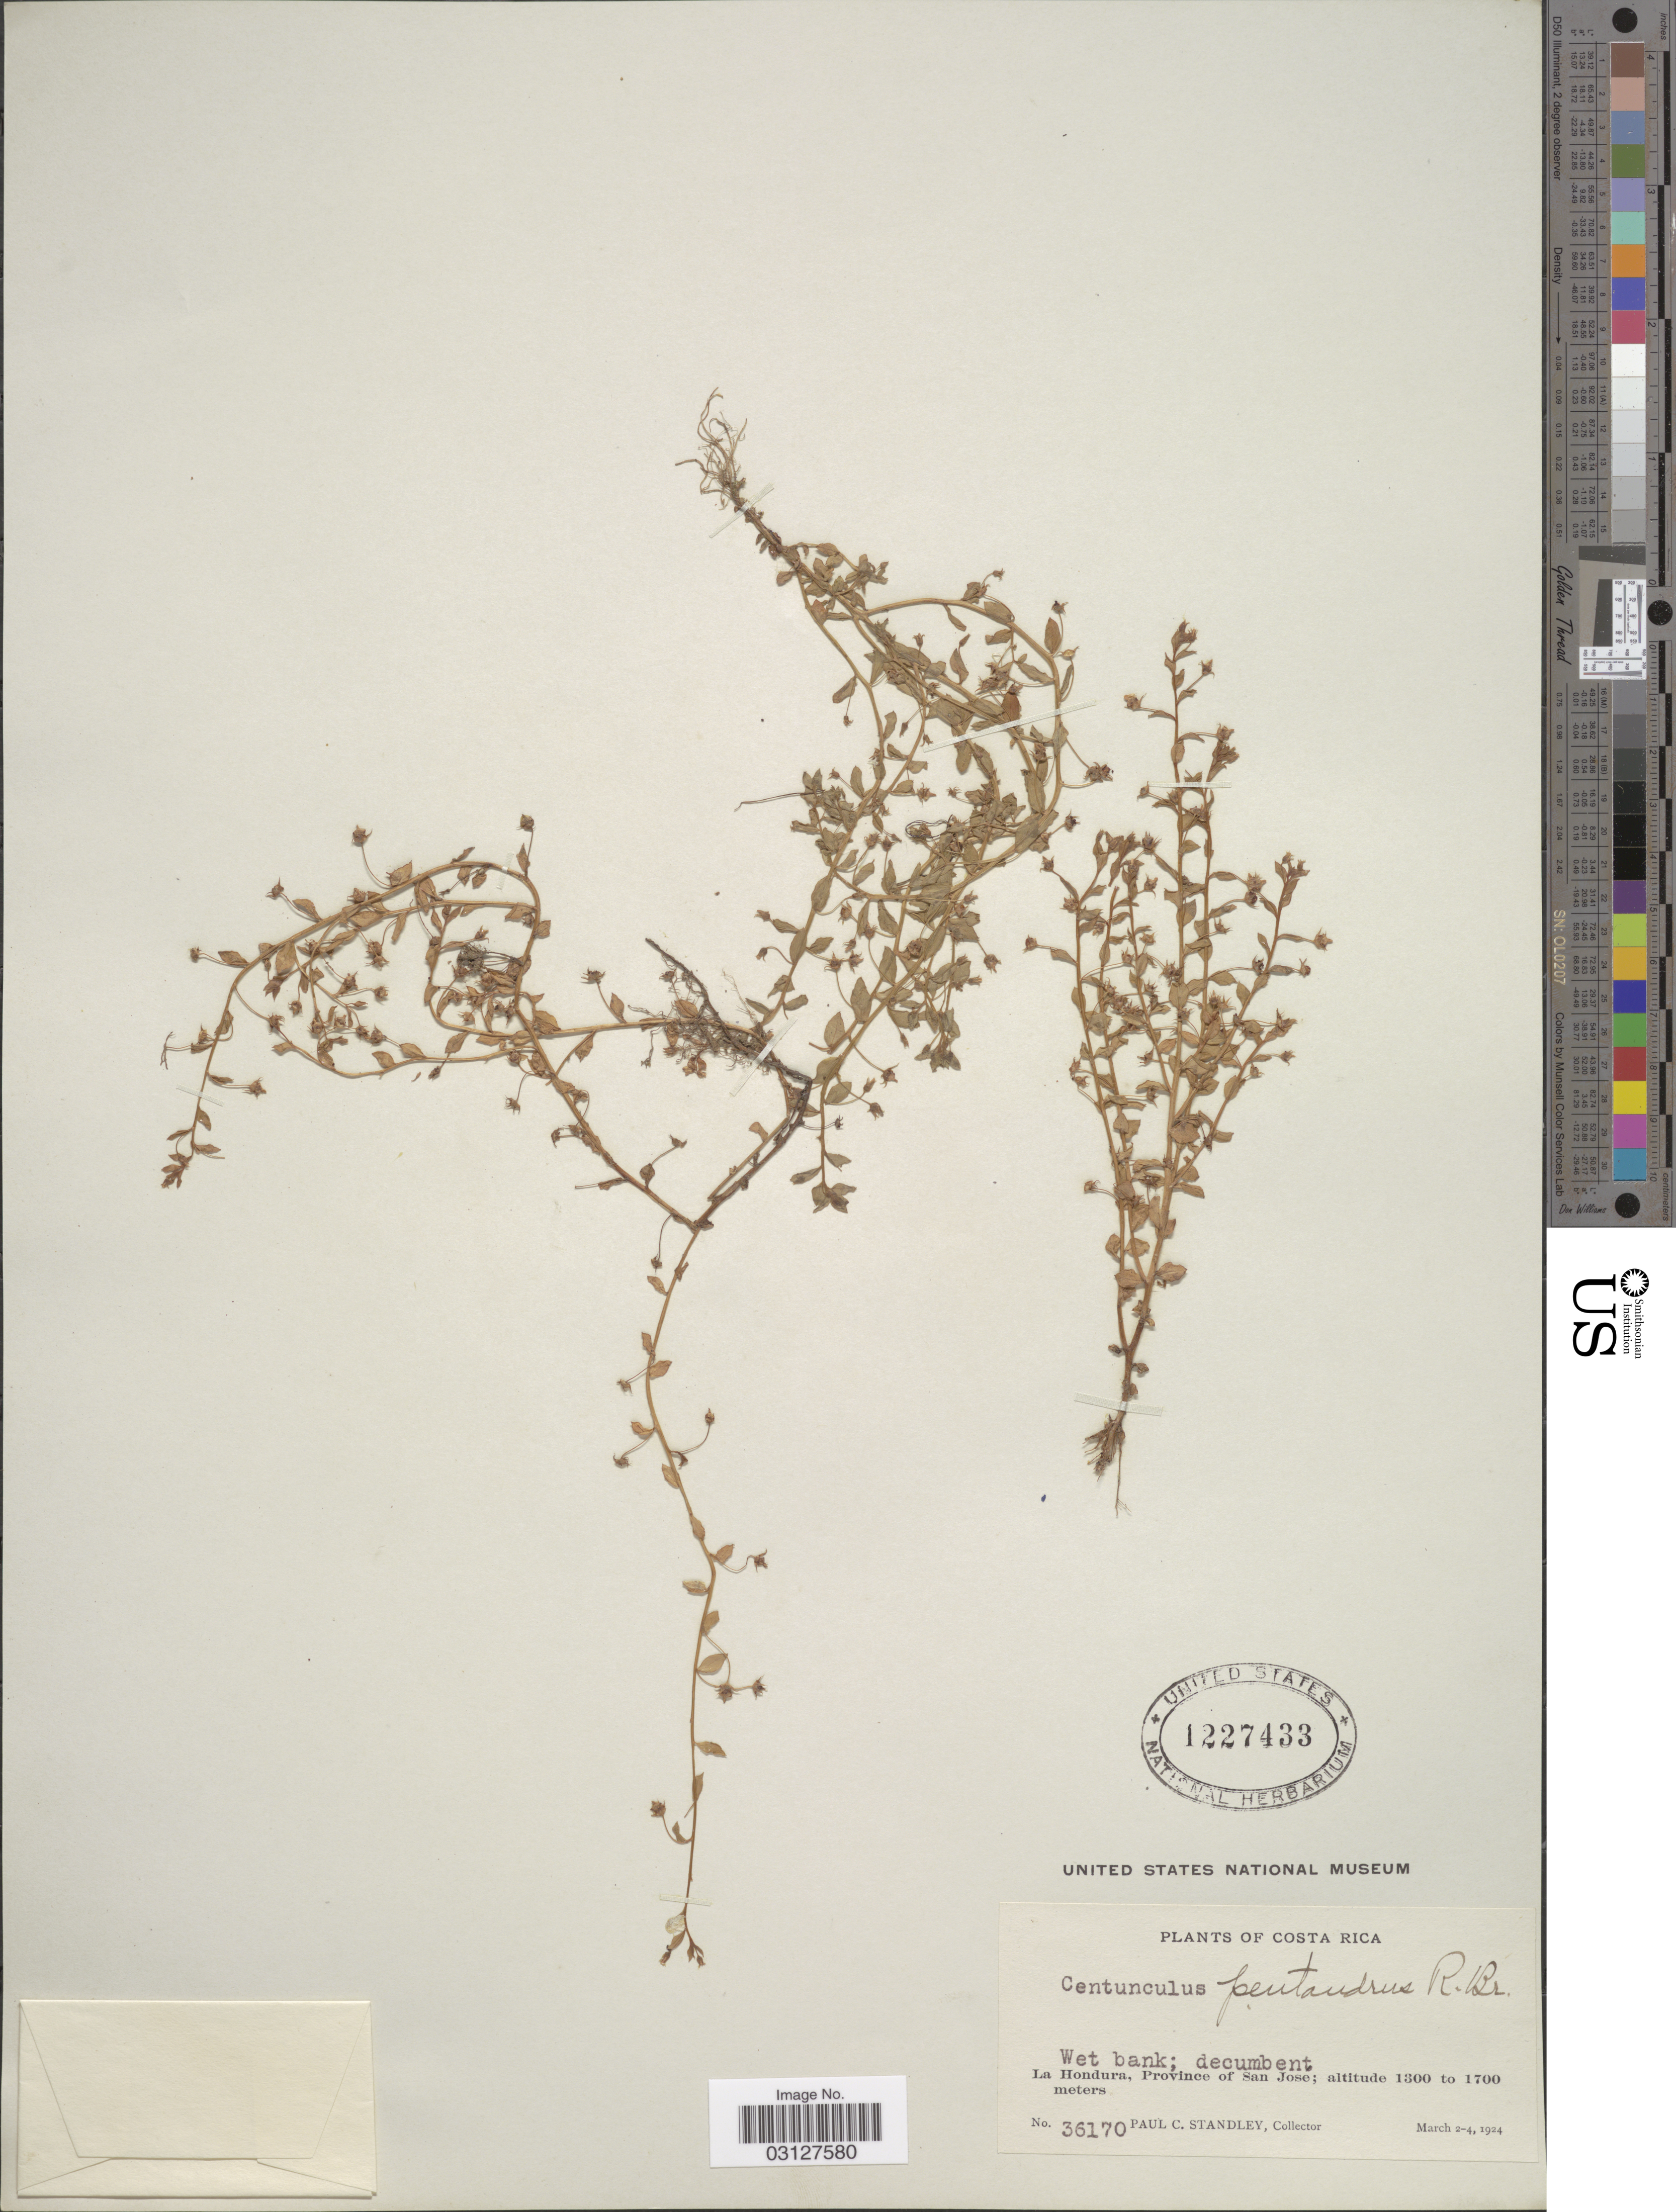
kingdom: Plantae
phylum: Tracheophyta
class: Magnoliopsida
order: Ericales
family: Primulaceae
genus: Anagallis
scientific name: Anagallis pumila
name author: Sw.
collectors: P. C. Standley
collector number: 36170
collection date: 1924-03-02/1924-03-04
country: Costa Rica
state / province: San José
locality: La Hodnura, Province of San José.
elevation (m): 1300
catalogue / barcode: US 1227433